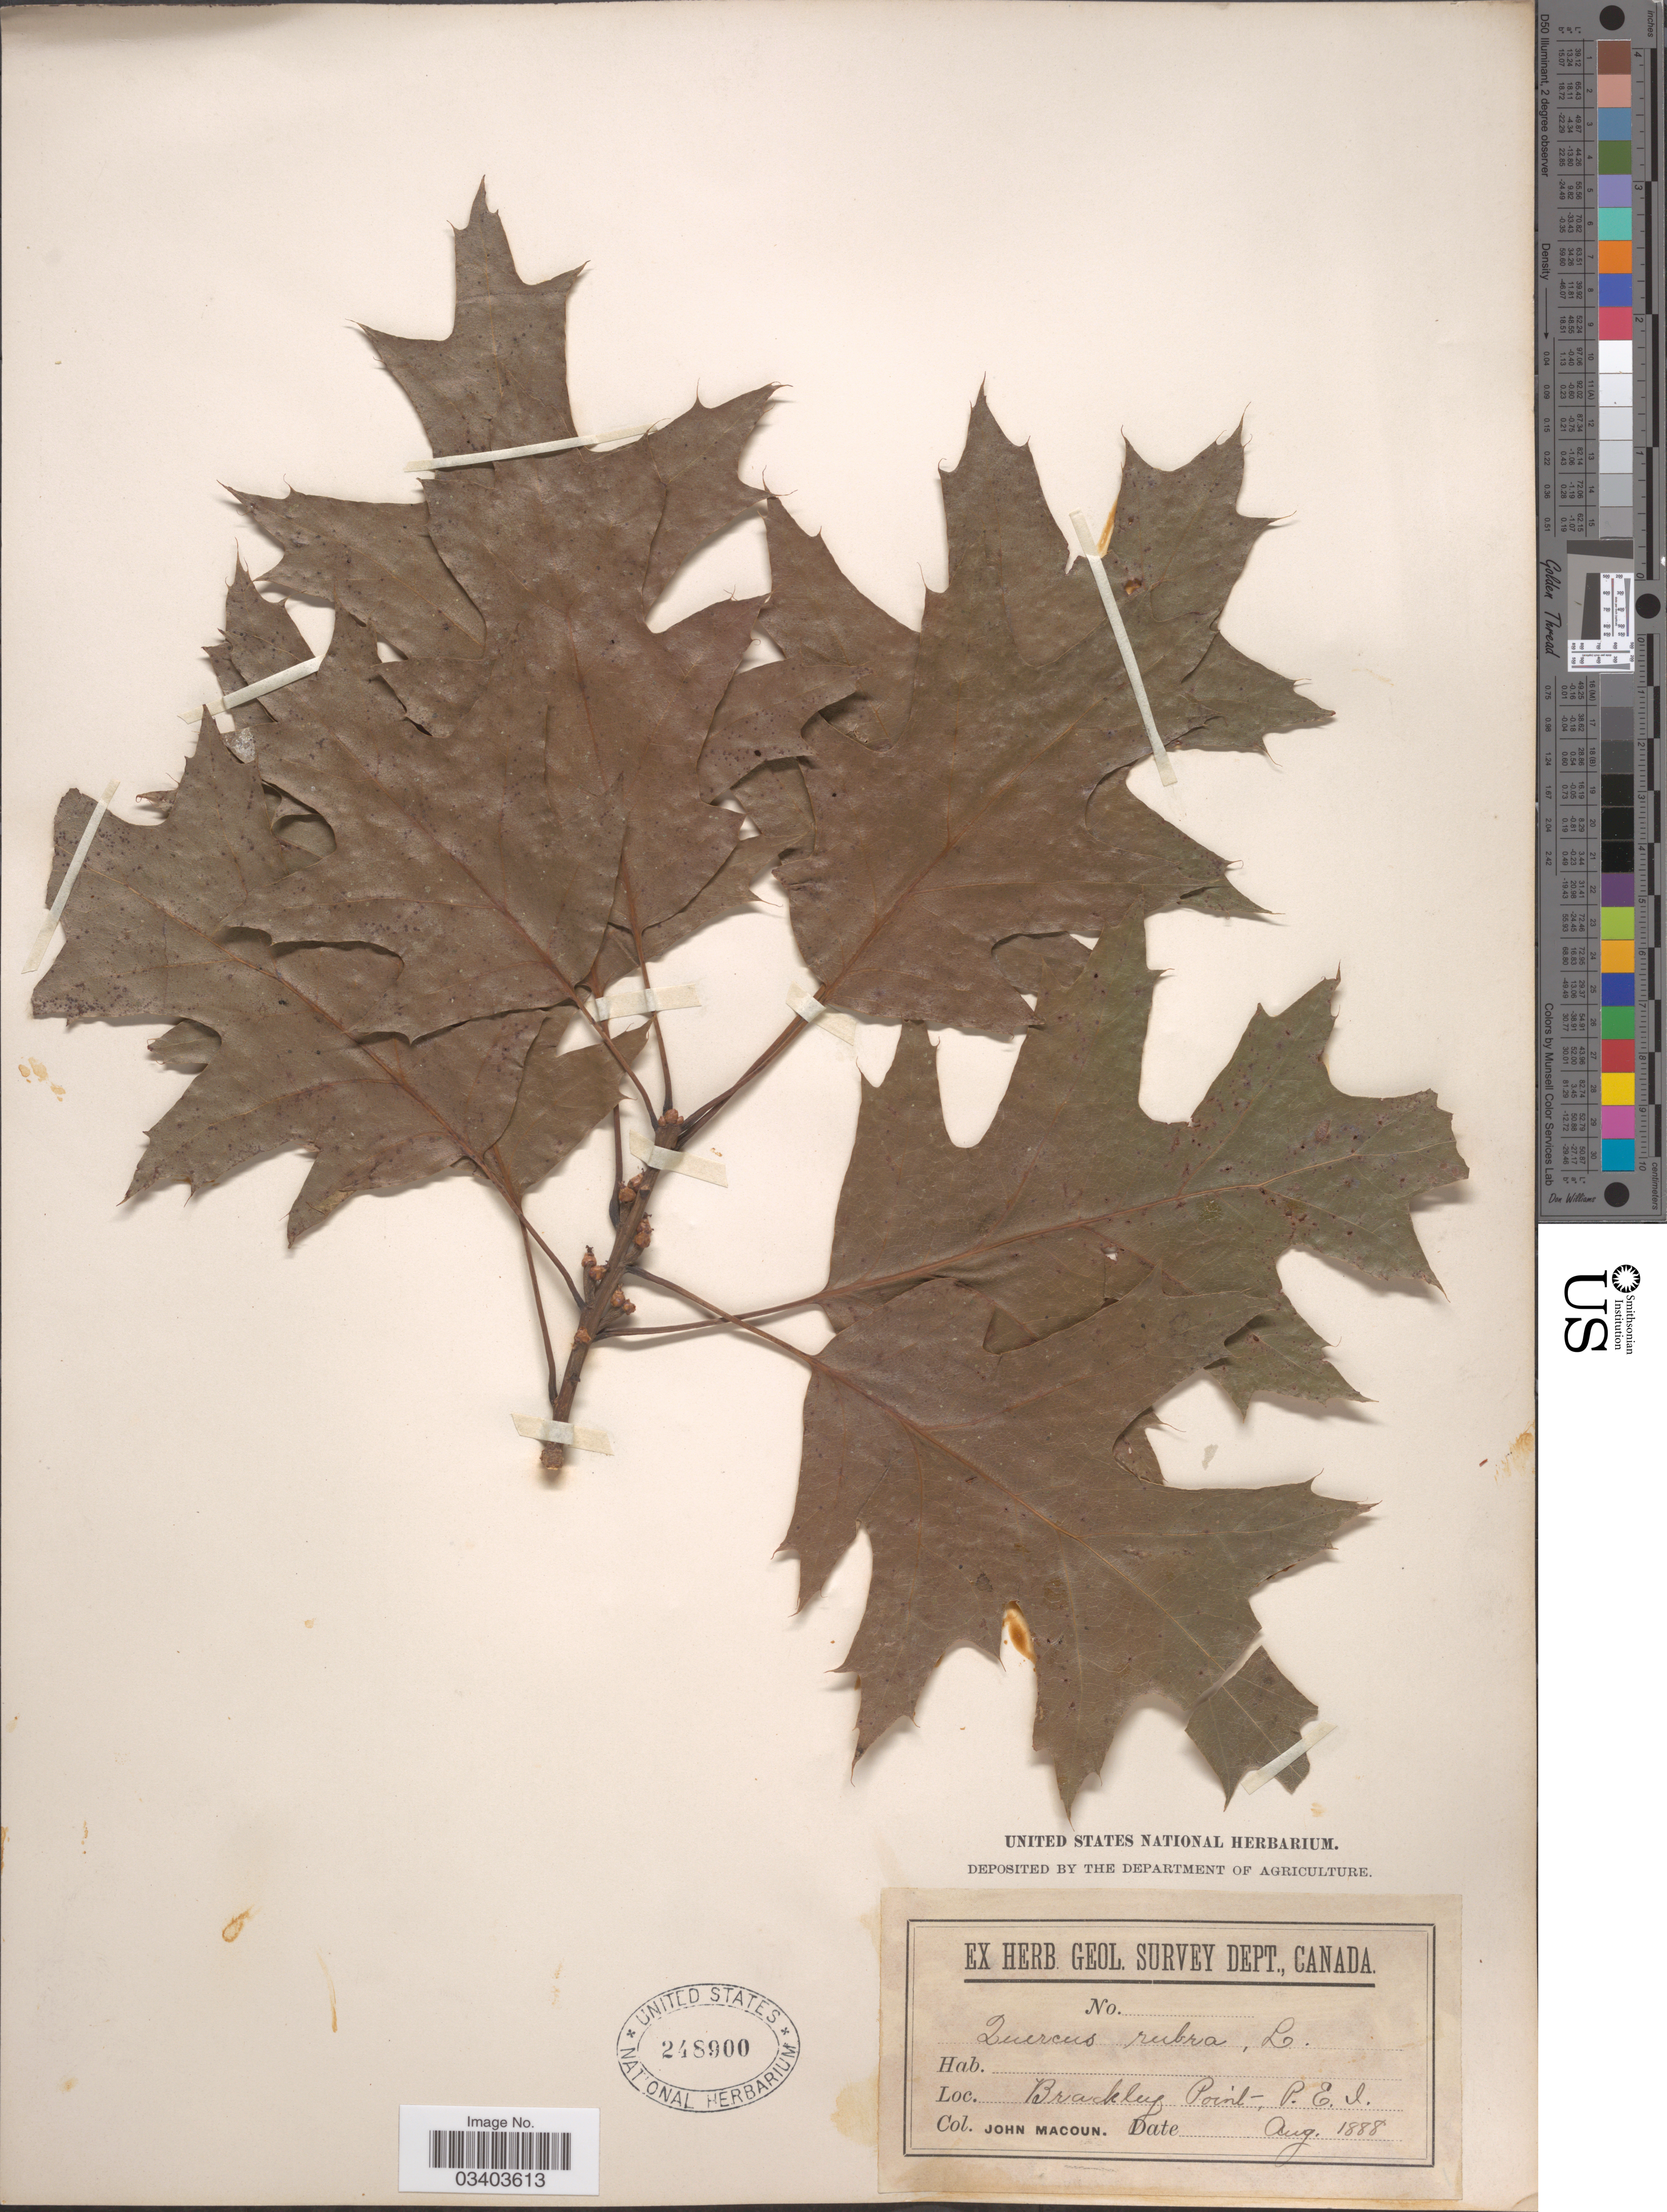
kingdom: Plantae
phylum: Tracheophyta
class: Magnoliopsida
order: Fagales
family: Fagaceae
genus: Quercus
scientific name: Quercus borealis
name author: F. Michx.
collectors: J. Macoun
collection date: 1888-08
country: Canada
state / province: Prince Edward Island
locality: Brackley Point.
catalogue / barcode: US 248900